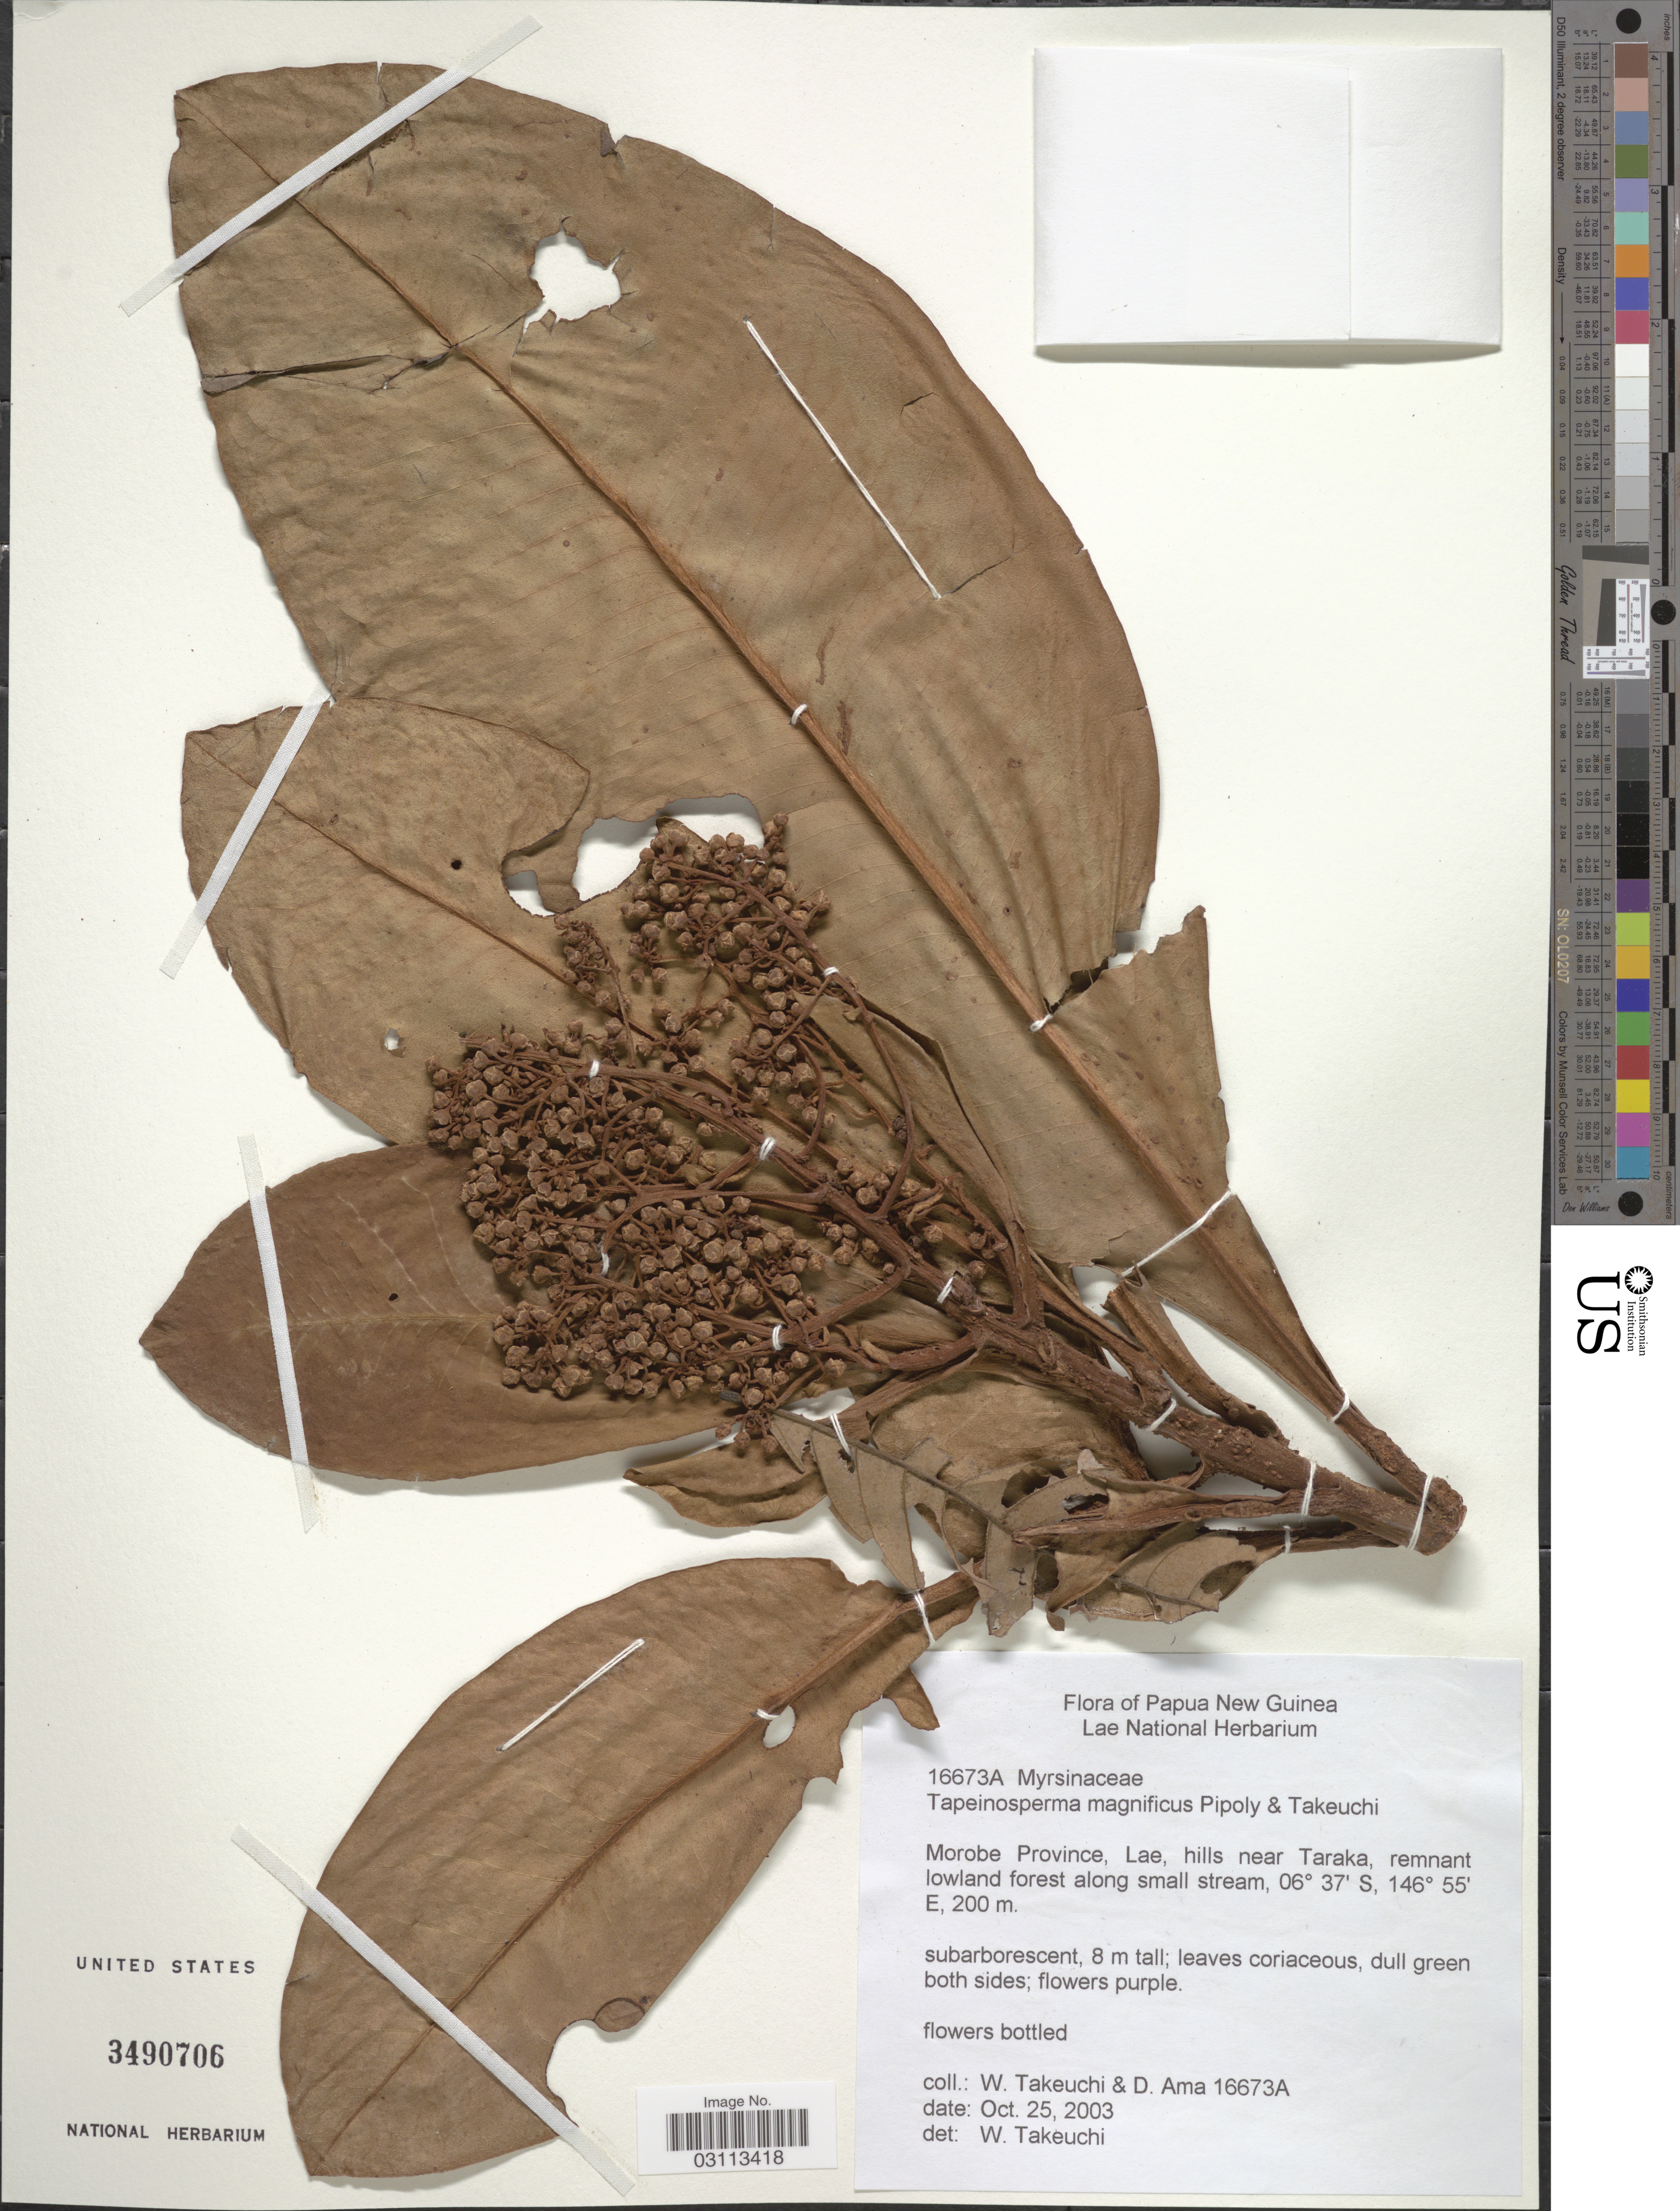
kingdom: Plantae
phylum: Tracheophyta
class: Magnoliopsida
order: Ericales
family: Primulaceae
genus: Tapeinosperma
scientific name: Tapeinosperma magnifica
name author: Pipoly & W.N. Takeuchi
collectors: W. Takeuchi & D. Ama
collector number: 16673A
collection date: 2003-10-25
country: Papua New Guinea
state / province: Morobe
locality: Lae, hills near Taraka.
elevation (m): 200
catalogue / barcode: US 3490706